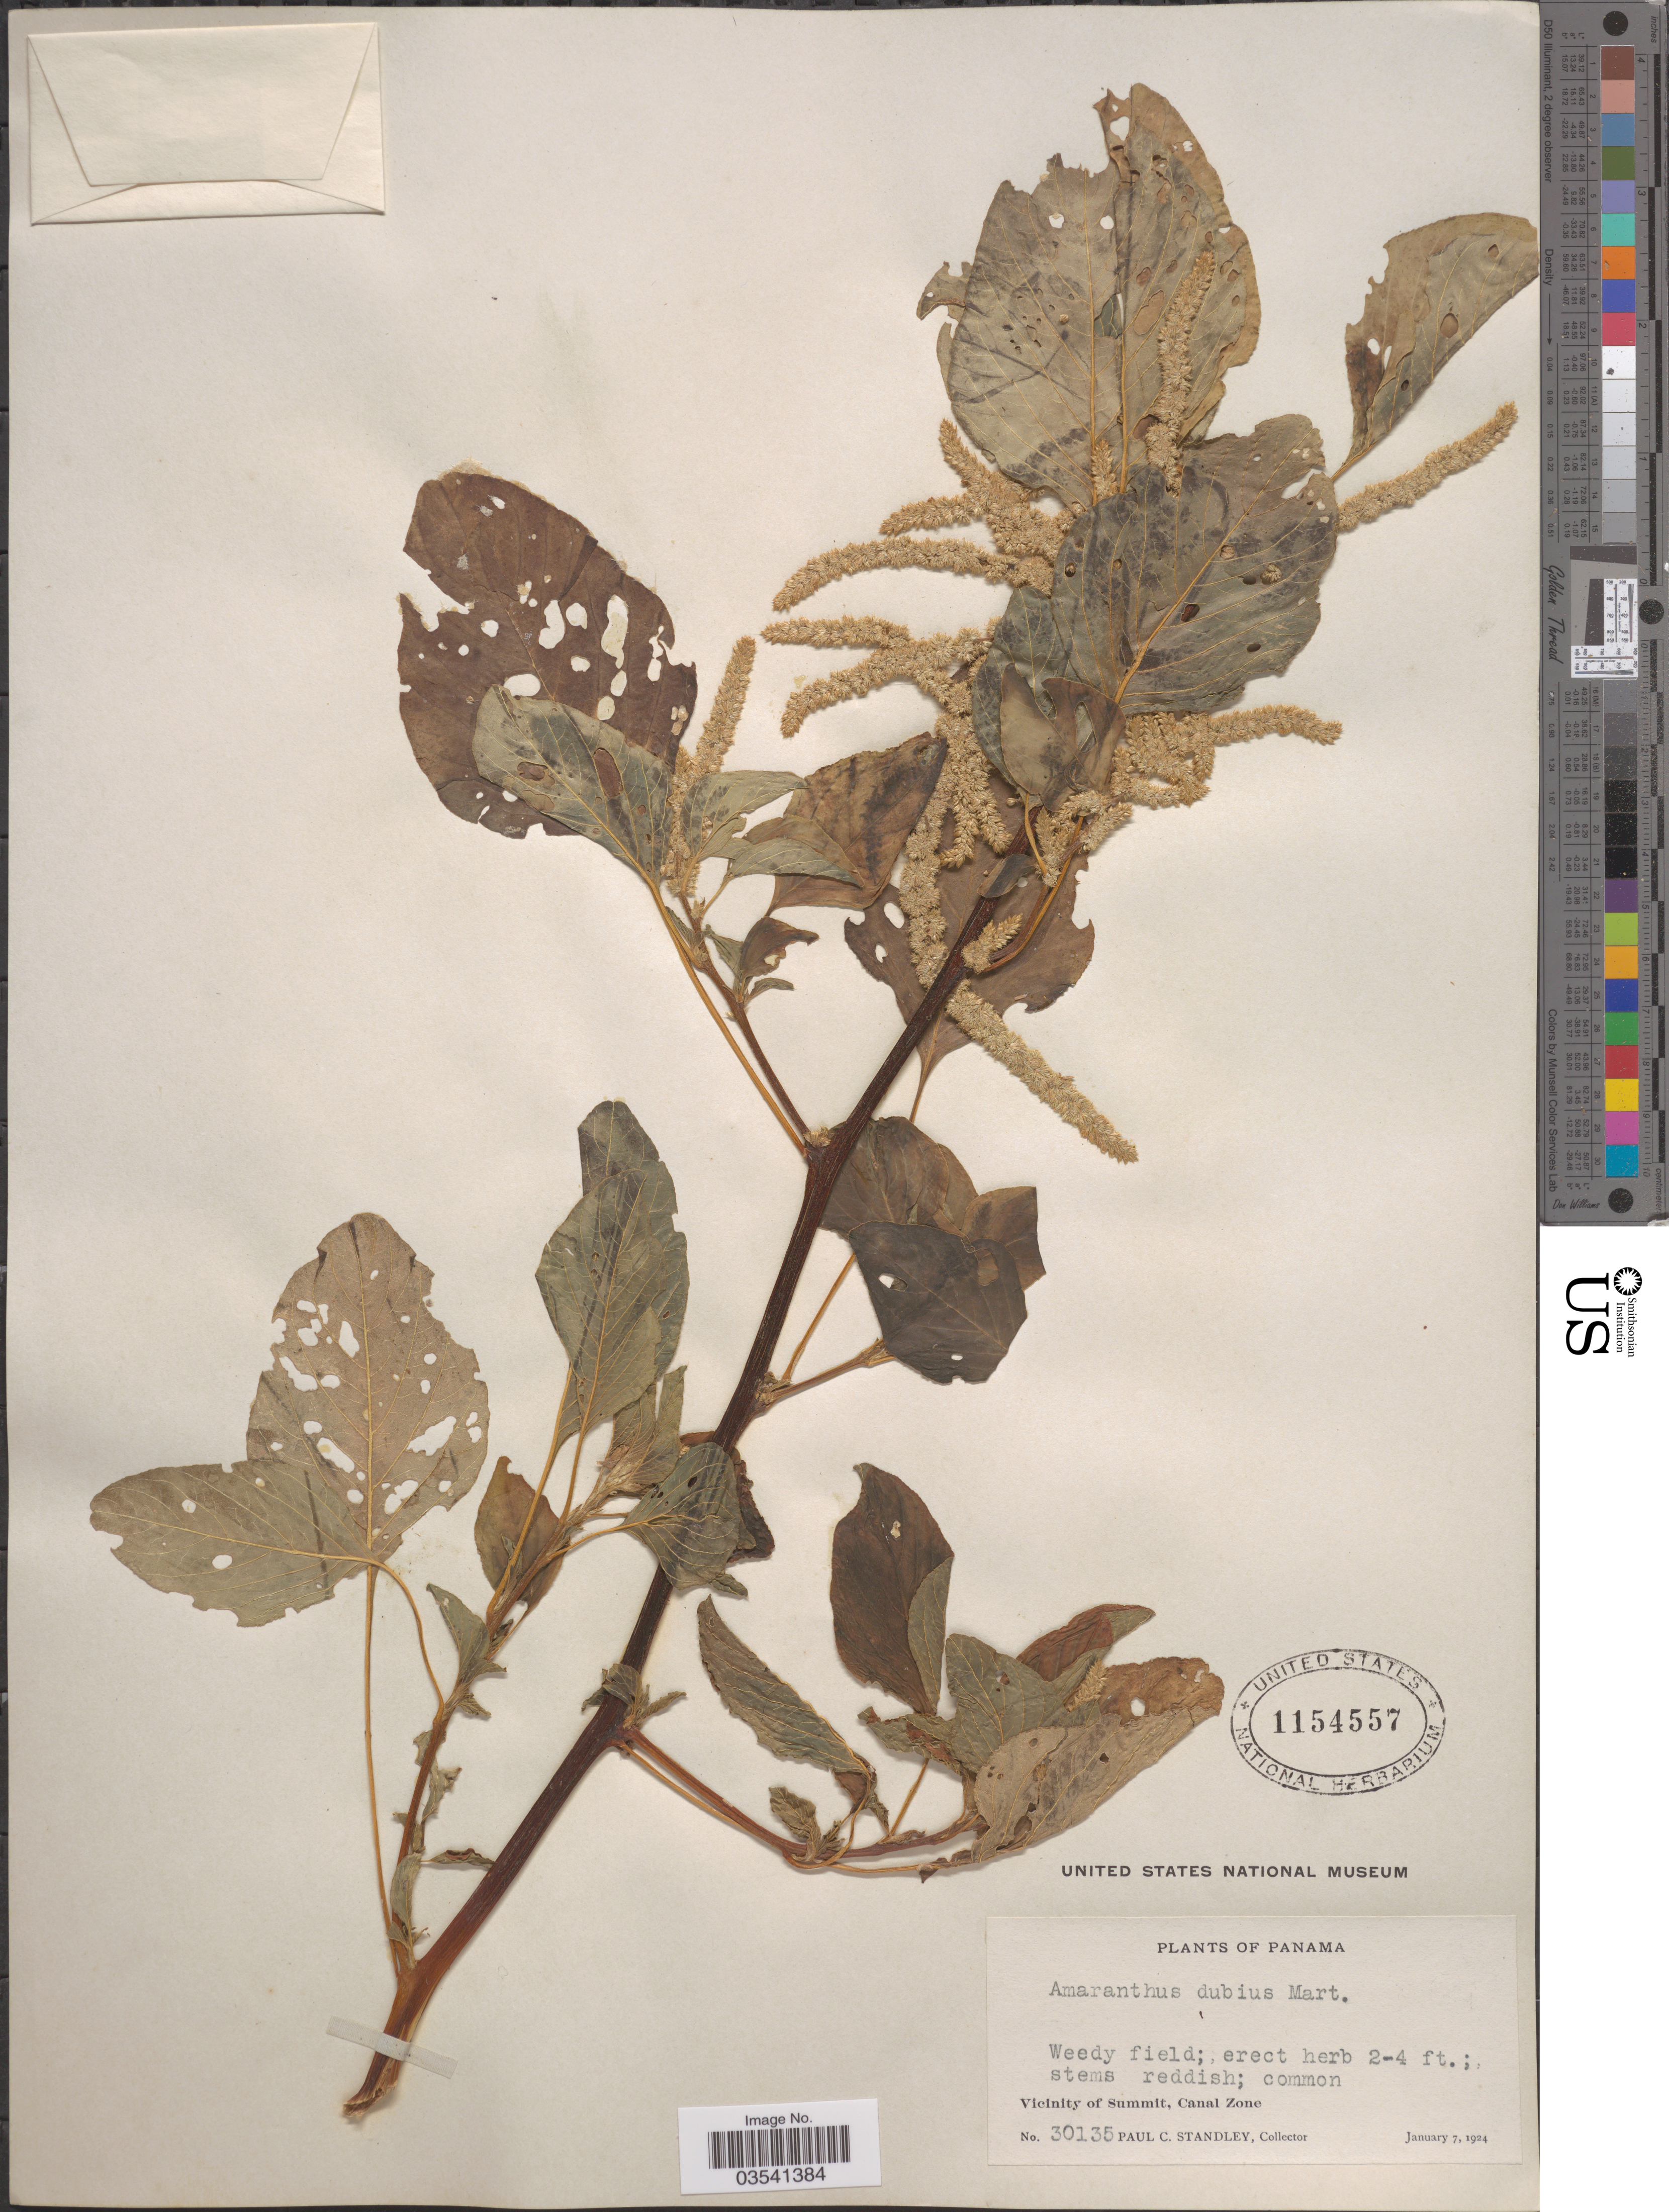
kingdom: Plantae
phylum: Tracheophyta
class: Magnoliopsida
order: Caryophyllales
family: Amaranthaceae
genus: Amaranthus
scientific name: Amaranthus dubius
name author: Mart. ex Thell.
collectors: P. C. Standley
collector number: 30135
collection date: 1924-01-07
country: Panama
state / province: Colón / Panamá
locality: Vicinity of Summit, Canal Zone.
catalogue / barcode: US 1154557